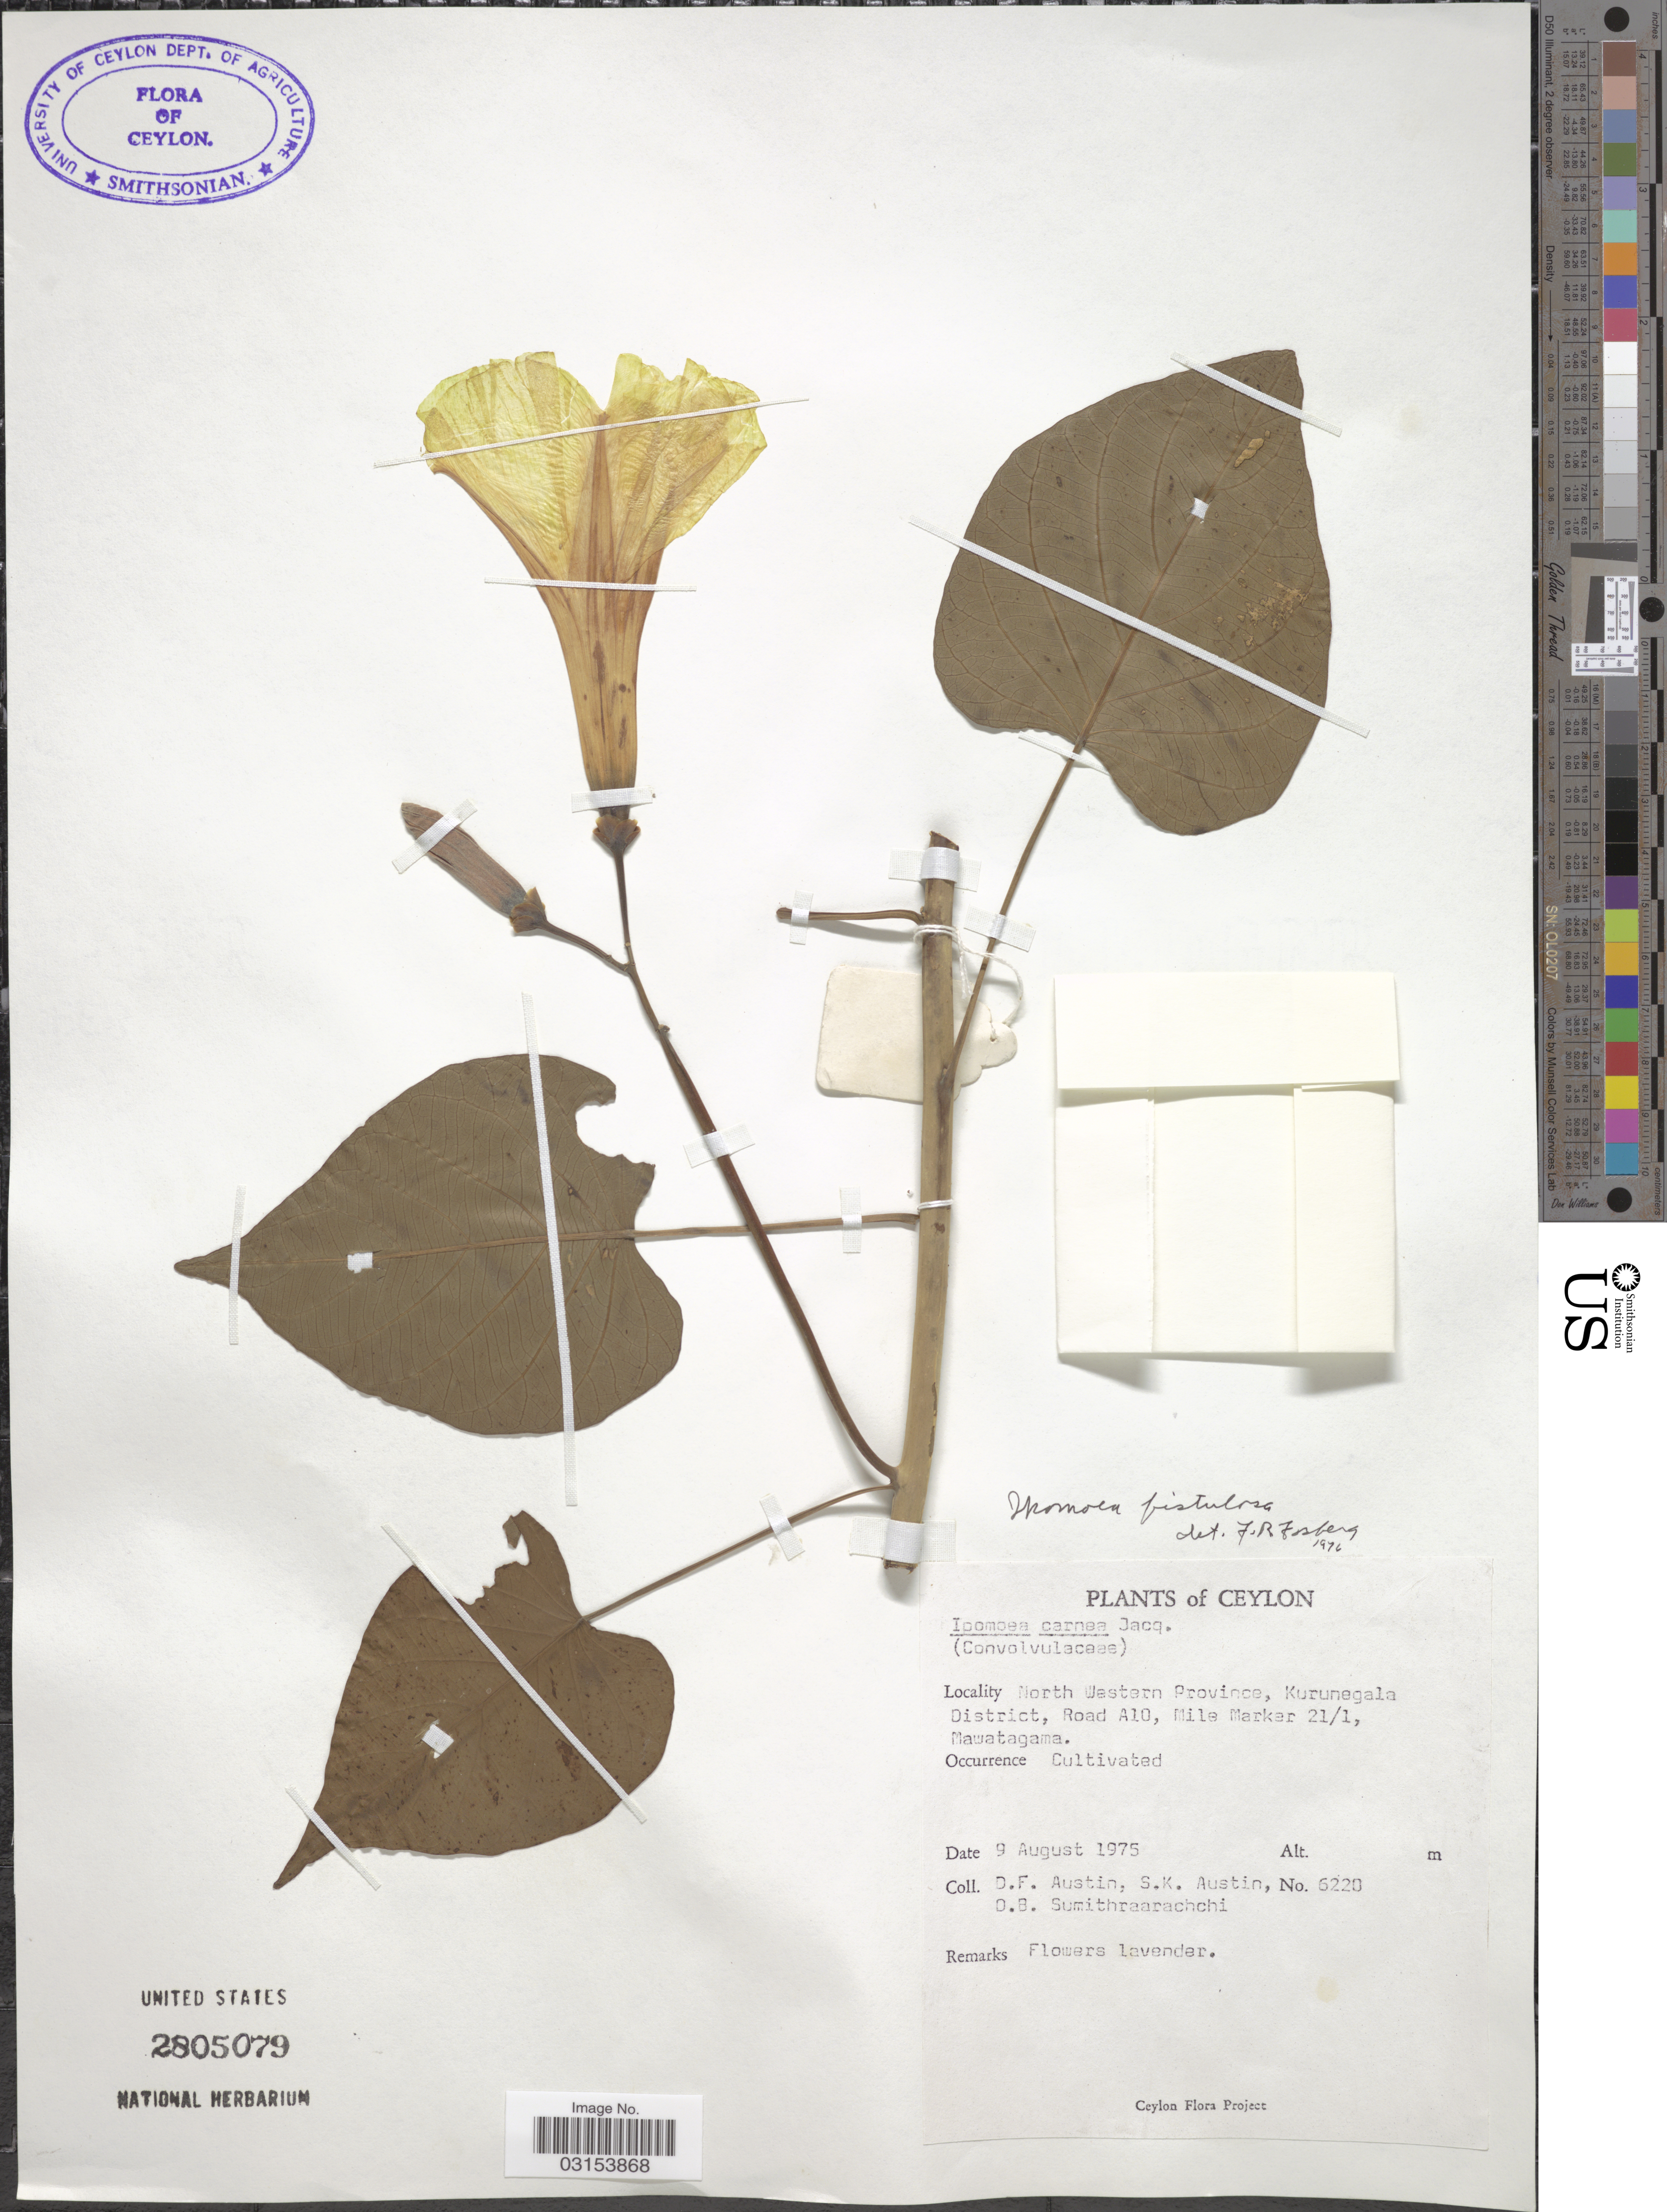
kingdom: Plantae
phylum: Tracheophyta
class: Magnoliopsida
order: Solanales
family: Convolvulaceae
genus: Ipomoea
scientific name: Ipomoea fistulosa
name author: Mart. ex Choisy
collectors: D. Austin, S. Austin & D. B. Sumithraarachchi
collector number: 6220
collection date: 1975-08-09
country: Sri Lanka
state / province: North Western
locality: Ceylon. Kurunegala District, Road A10, Mile Marker 21/1, Mawatagama.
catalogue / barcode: US 2805079